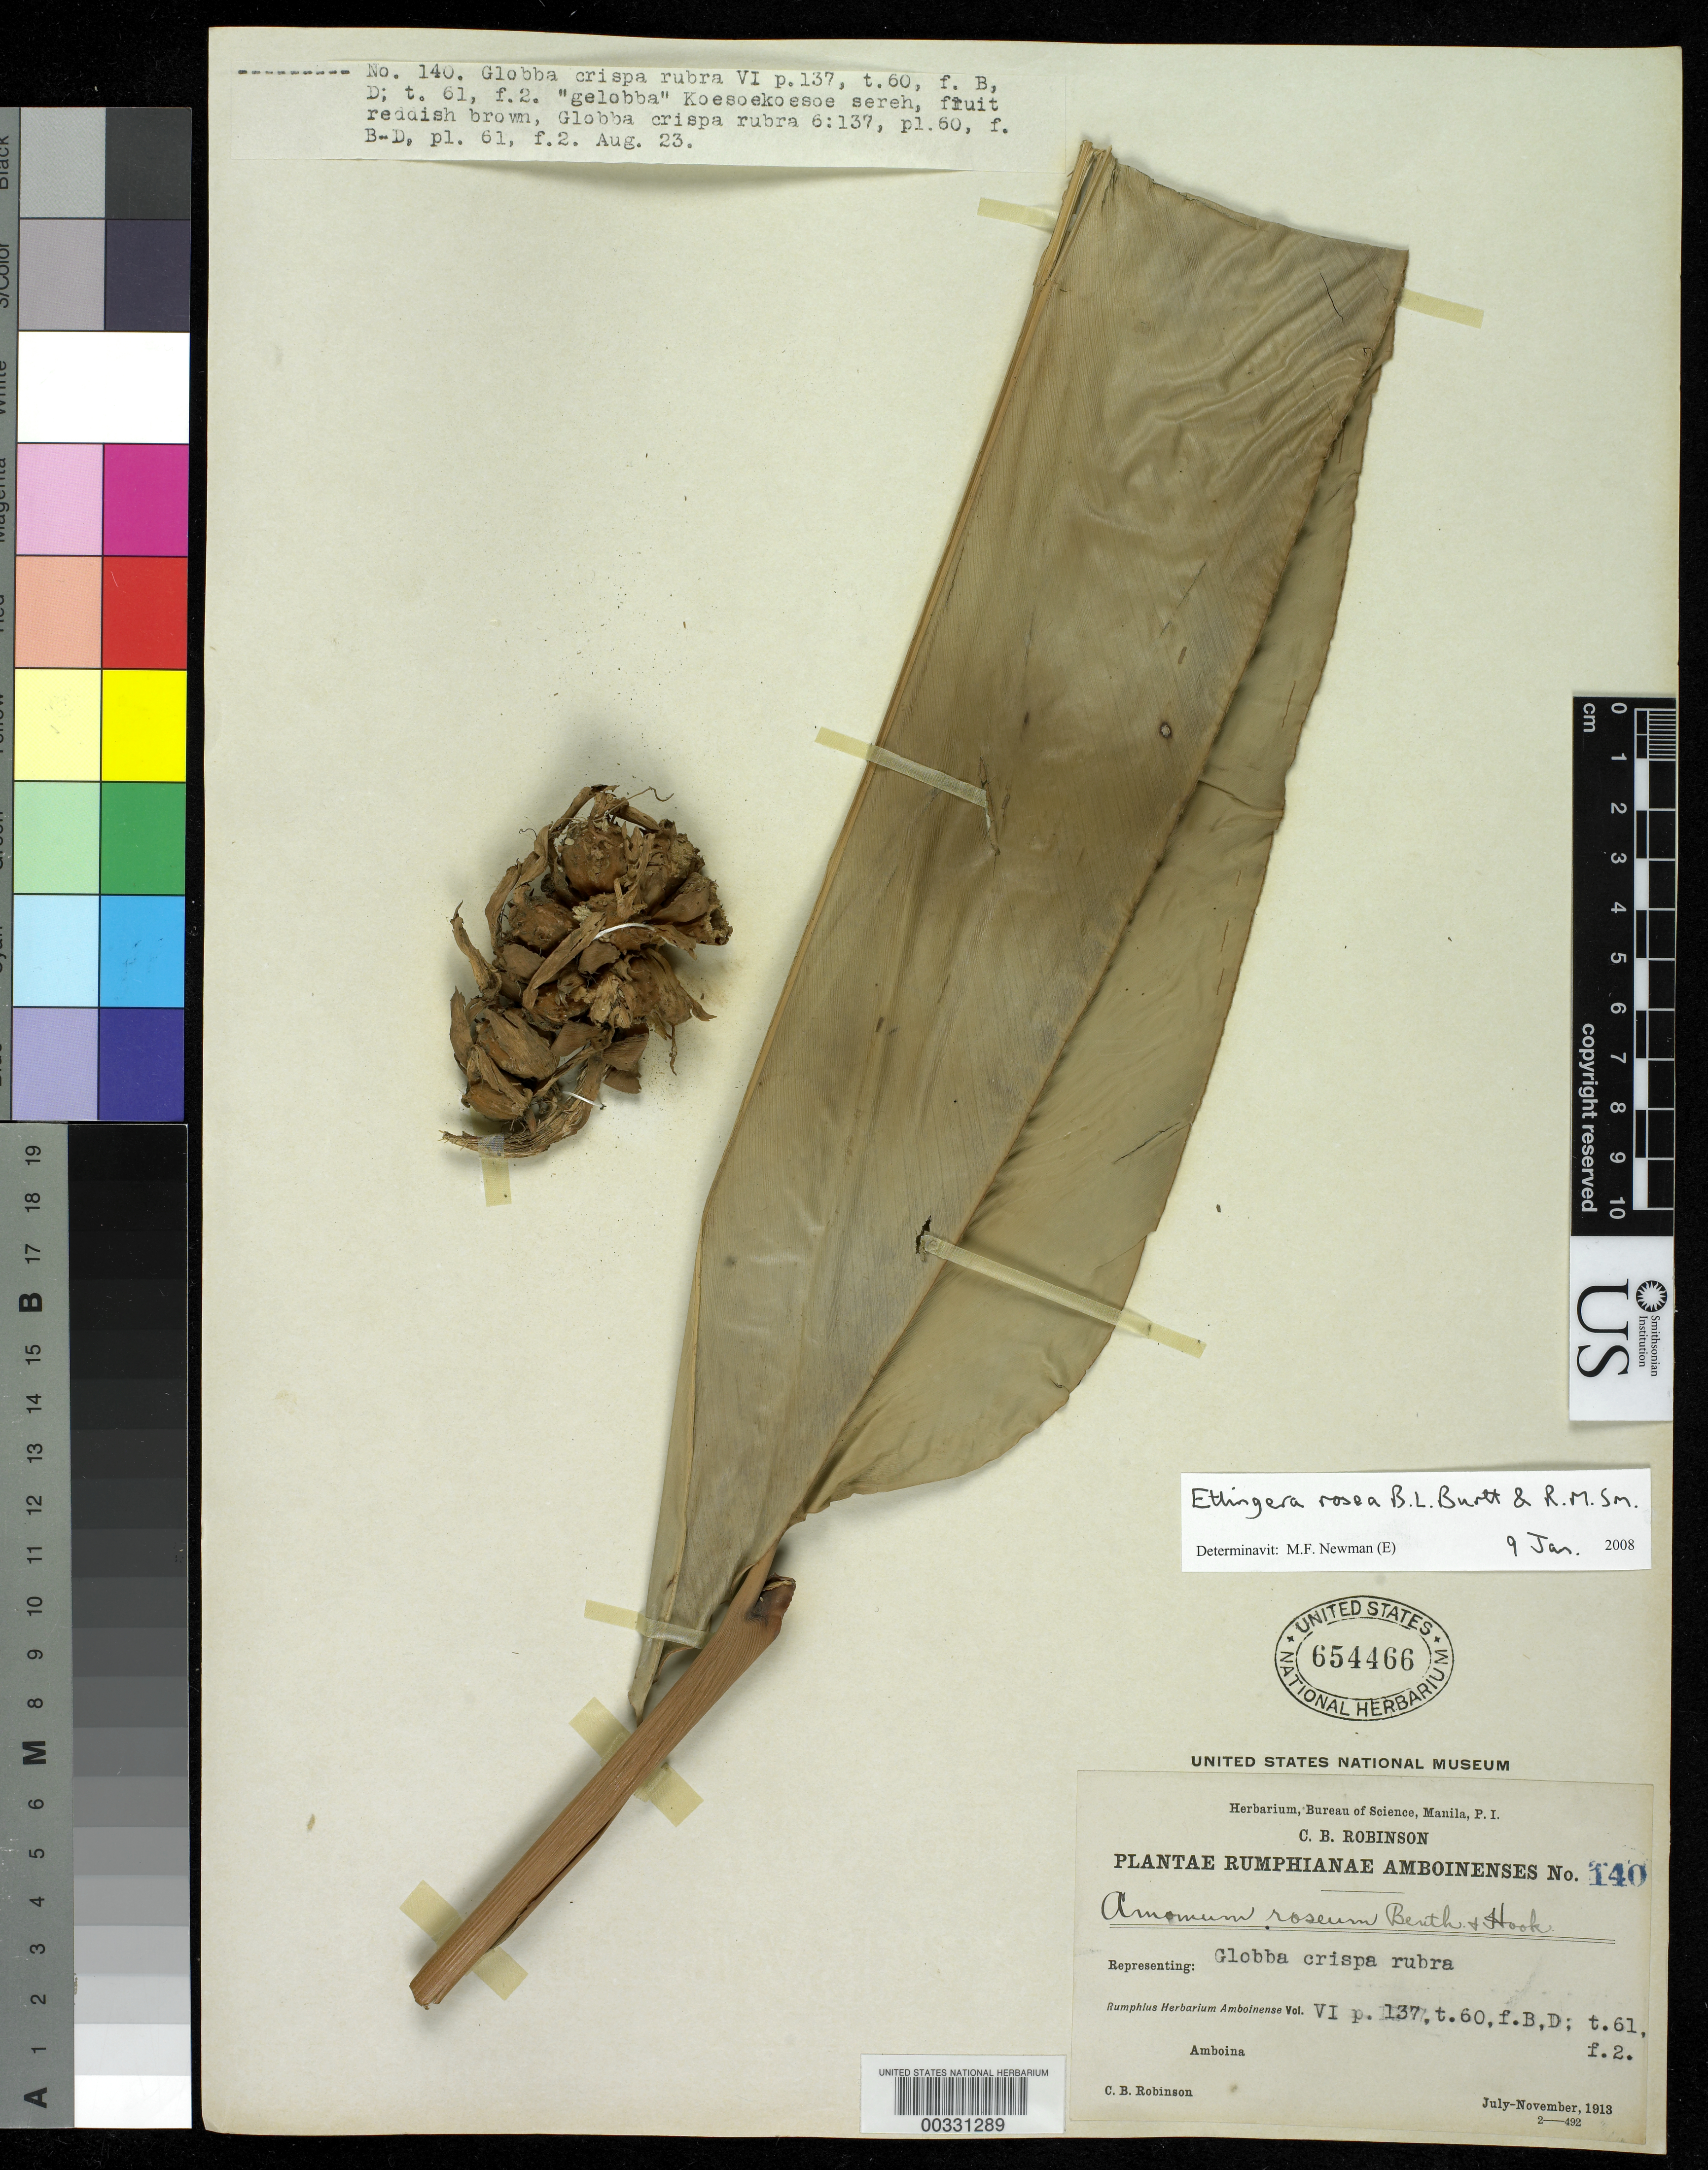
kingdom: Plantae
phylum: Tracheophyta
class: Liliopsida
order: Zingiberales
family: Zingiberaceae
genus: Etlingera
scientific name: Etlingera rosea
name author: B.L. Burtt & R.M. Sm.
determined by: Newman, M. F.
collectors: C. Robinson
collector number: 140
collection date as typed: Jul 1913 to -- Nov 1913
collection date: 1913-07/1913-11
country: Indonesia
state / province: Maluku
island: Amboina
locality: Amboina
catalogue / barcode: US 654466